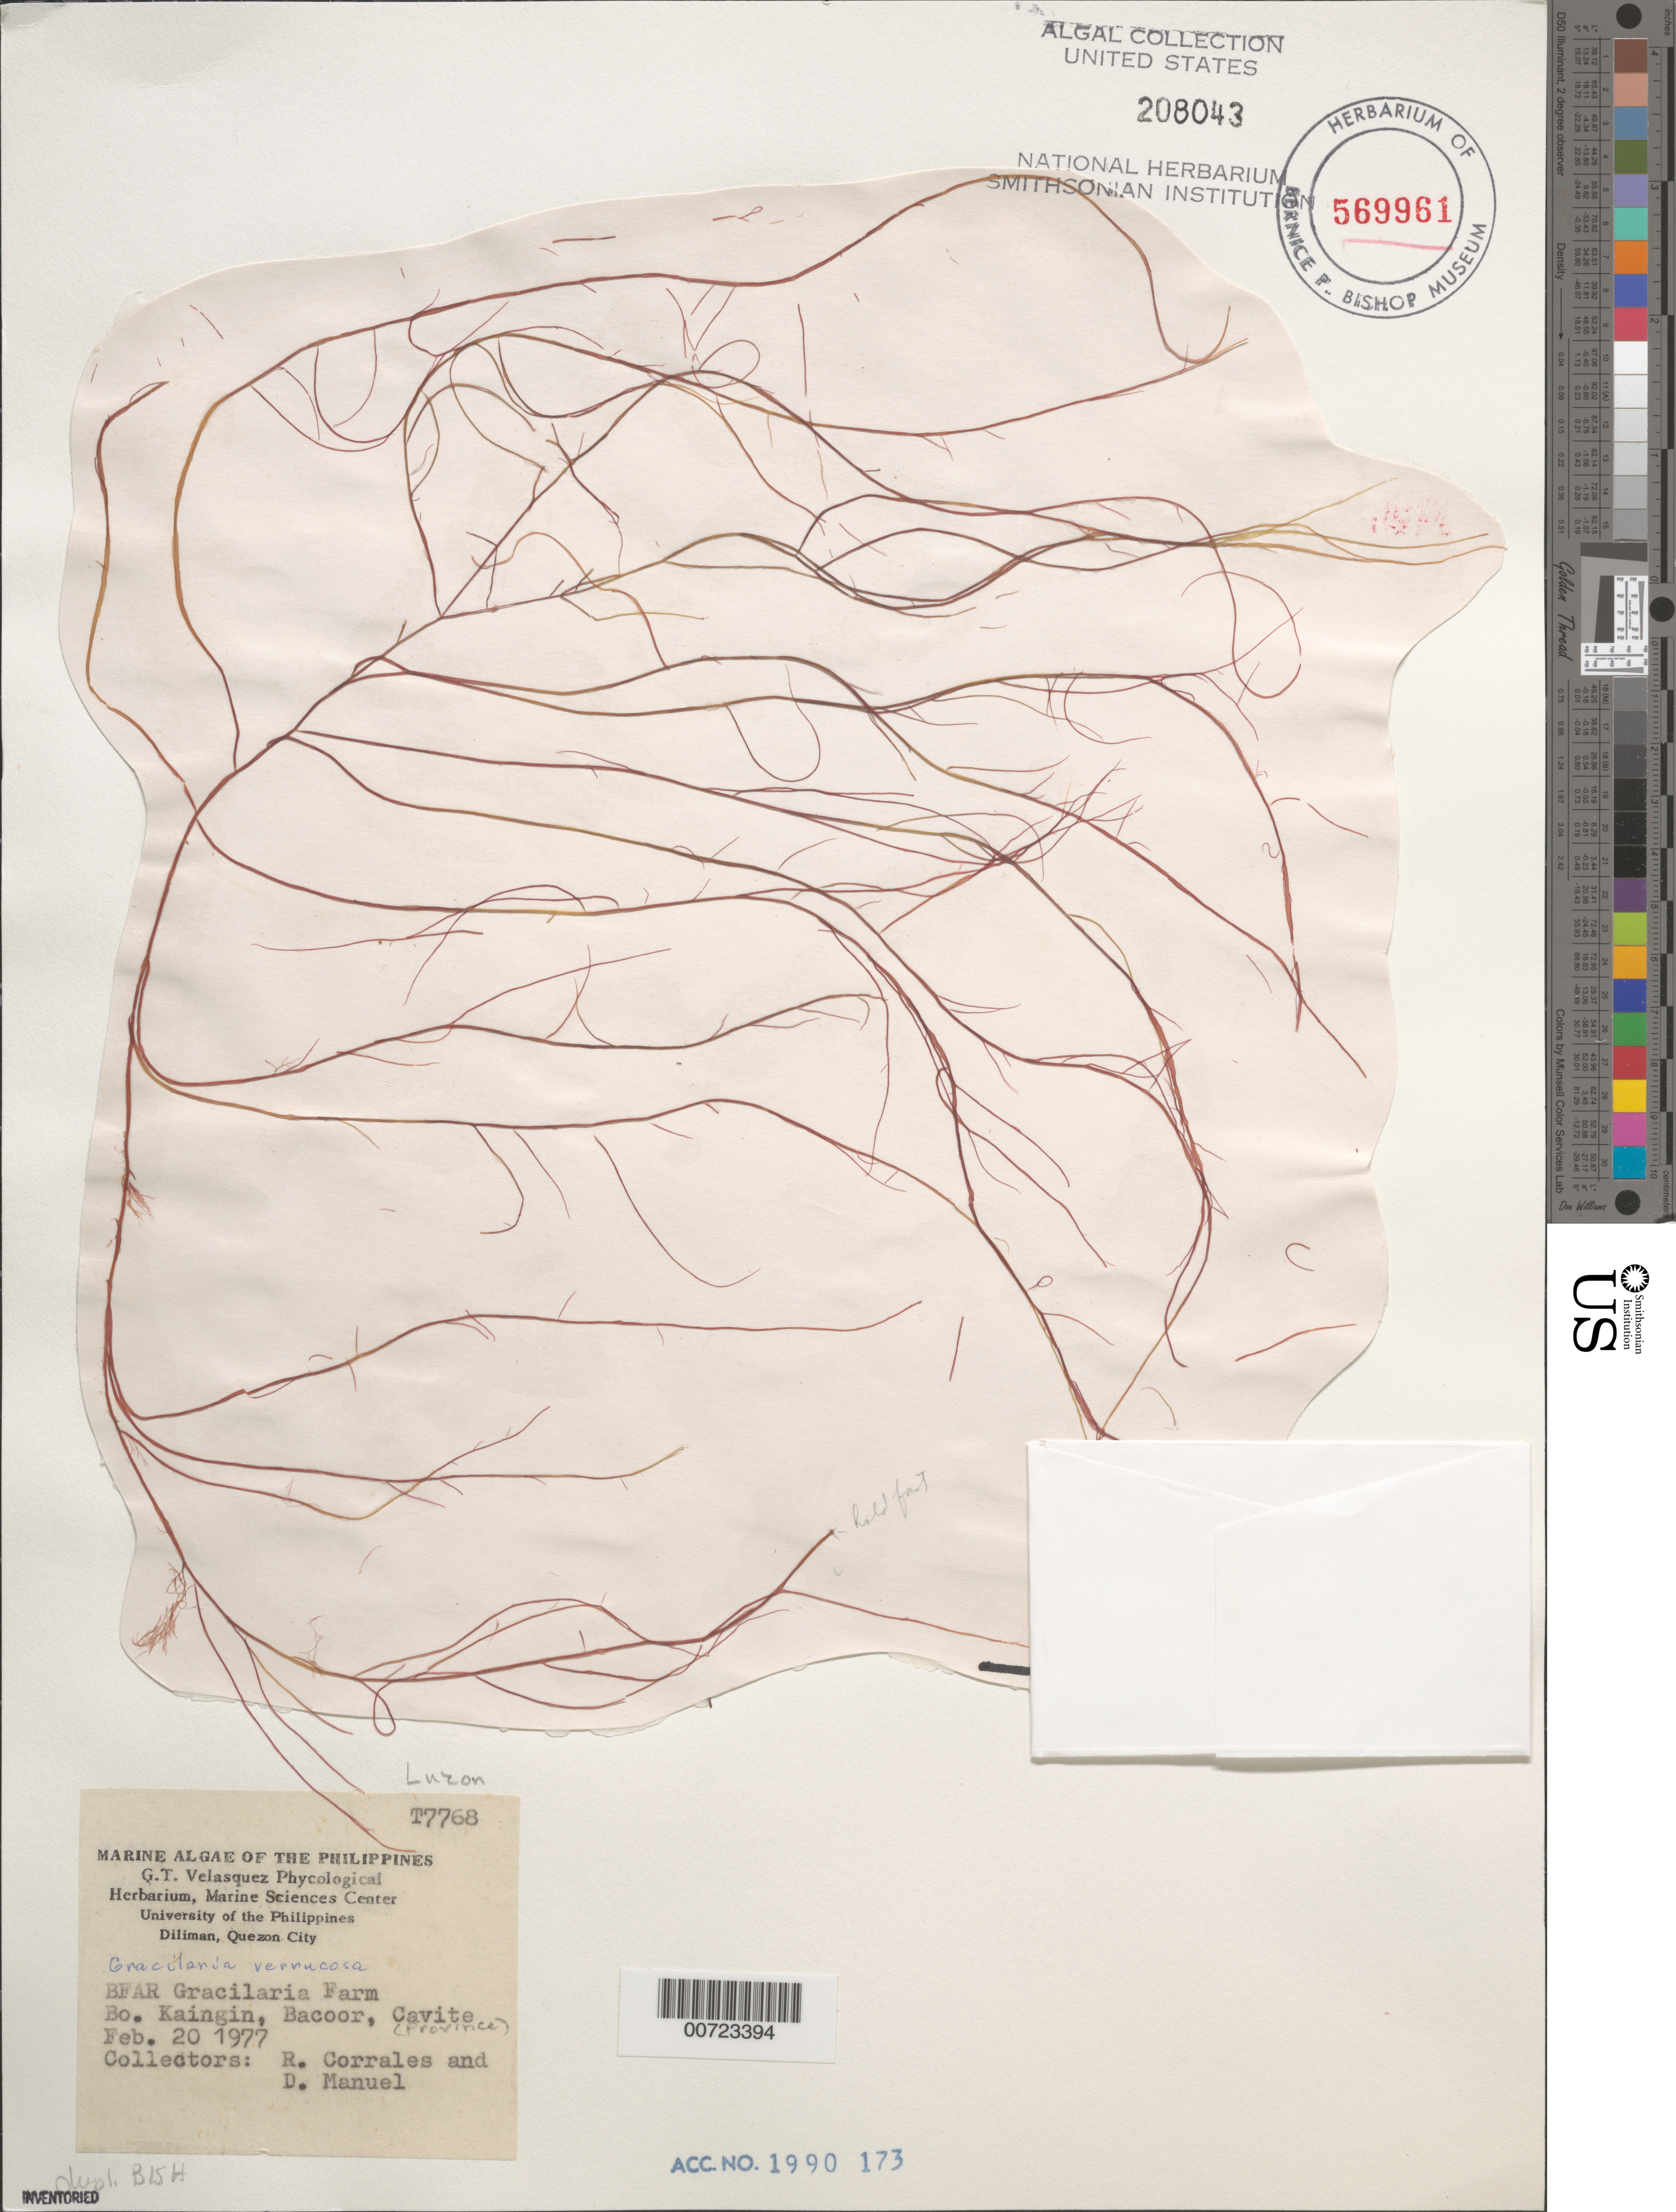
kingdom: Plantae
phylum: Rhodophyta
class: Florideophyceae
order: Gracilariales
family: Gracilariaceae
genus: Gracilariopsis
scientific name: Gracilariopsis longissima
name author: (S.G. Gmel.) Steentoft et al.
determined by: Algae name updating Project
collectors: R. Corrales & D. Manuel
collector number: T7768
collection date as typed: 20 Feb 1977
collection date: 1977-02-20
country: Philippines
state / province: Calabarzon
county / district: Cavite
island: Luzon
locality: BFAR Gracilaria Farm, Barrio Kaingin, Bacoor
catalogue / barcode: US 208043